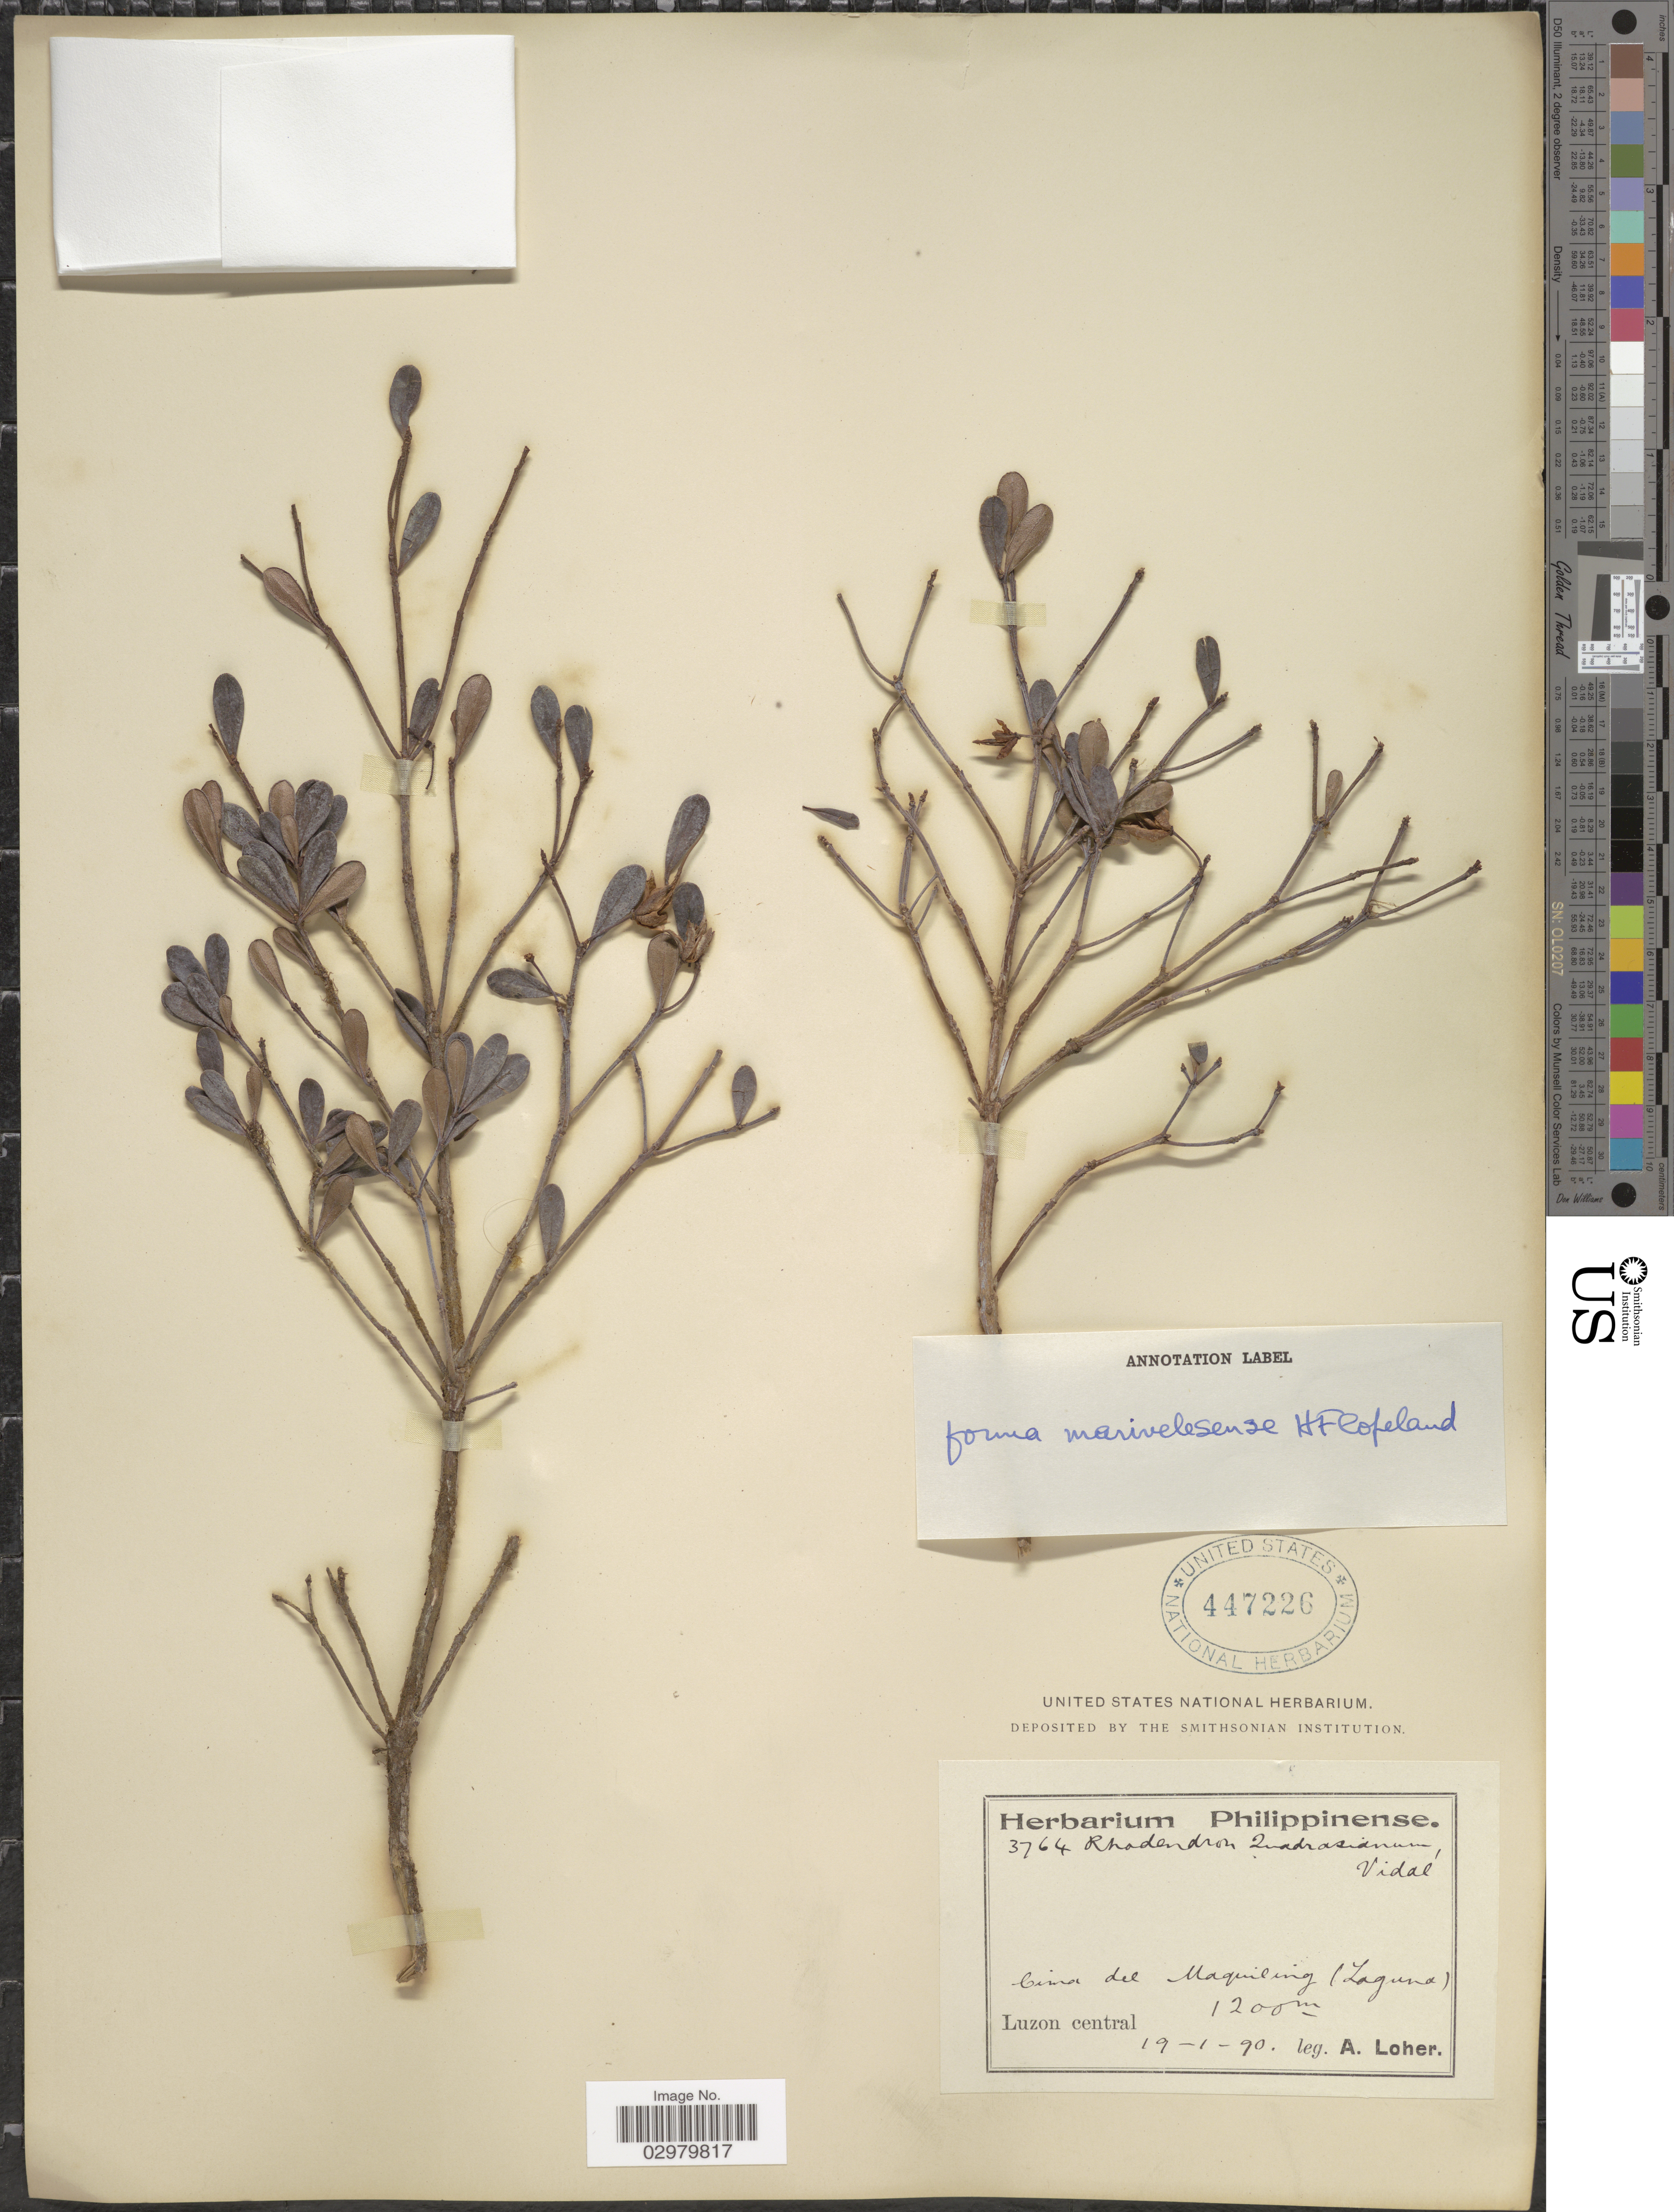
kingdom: Plantae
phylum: Tracheophyta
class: Magnoliopsida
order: Ericales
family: Ericaceae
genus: Rhododendron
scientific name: Rhododendron quadrasianum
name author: Vidal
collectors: A. Loher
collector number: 3764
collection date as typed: Transcribed d/m/y: 19/1/90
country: Philippines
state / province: Central Luzon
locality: Lima del Maquiling (Laguna). Luzon central.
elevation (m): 1200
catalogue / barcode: US 447226